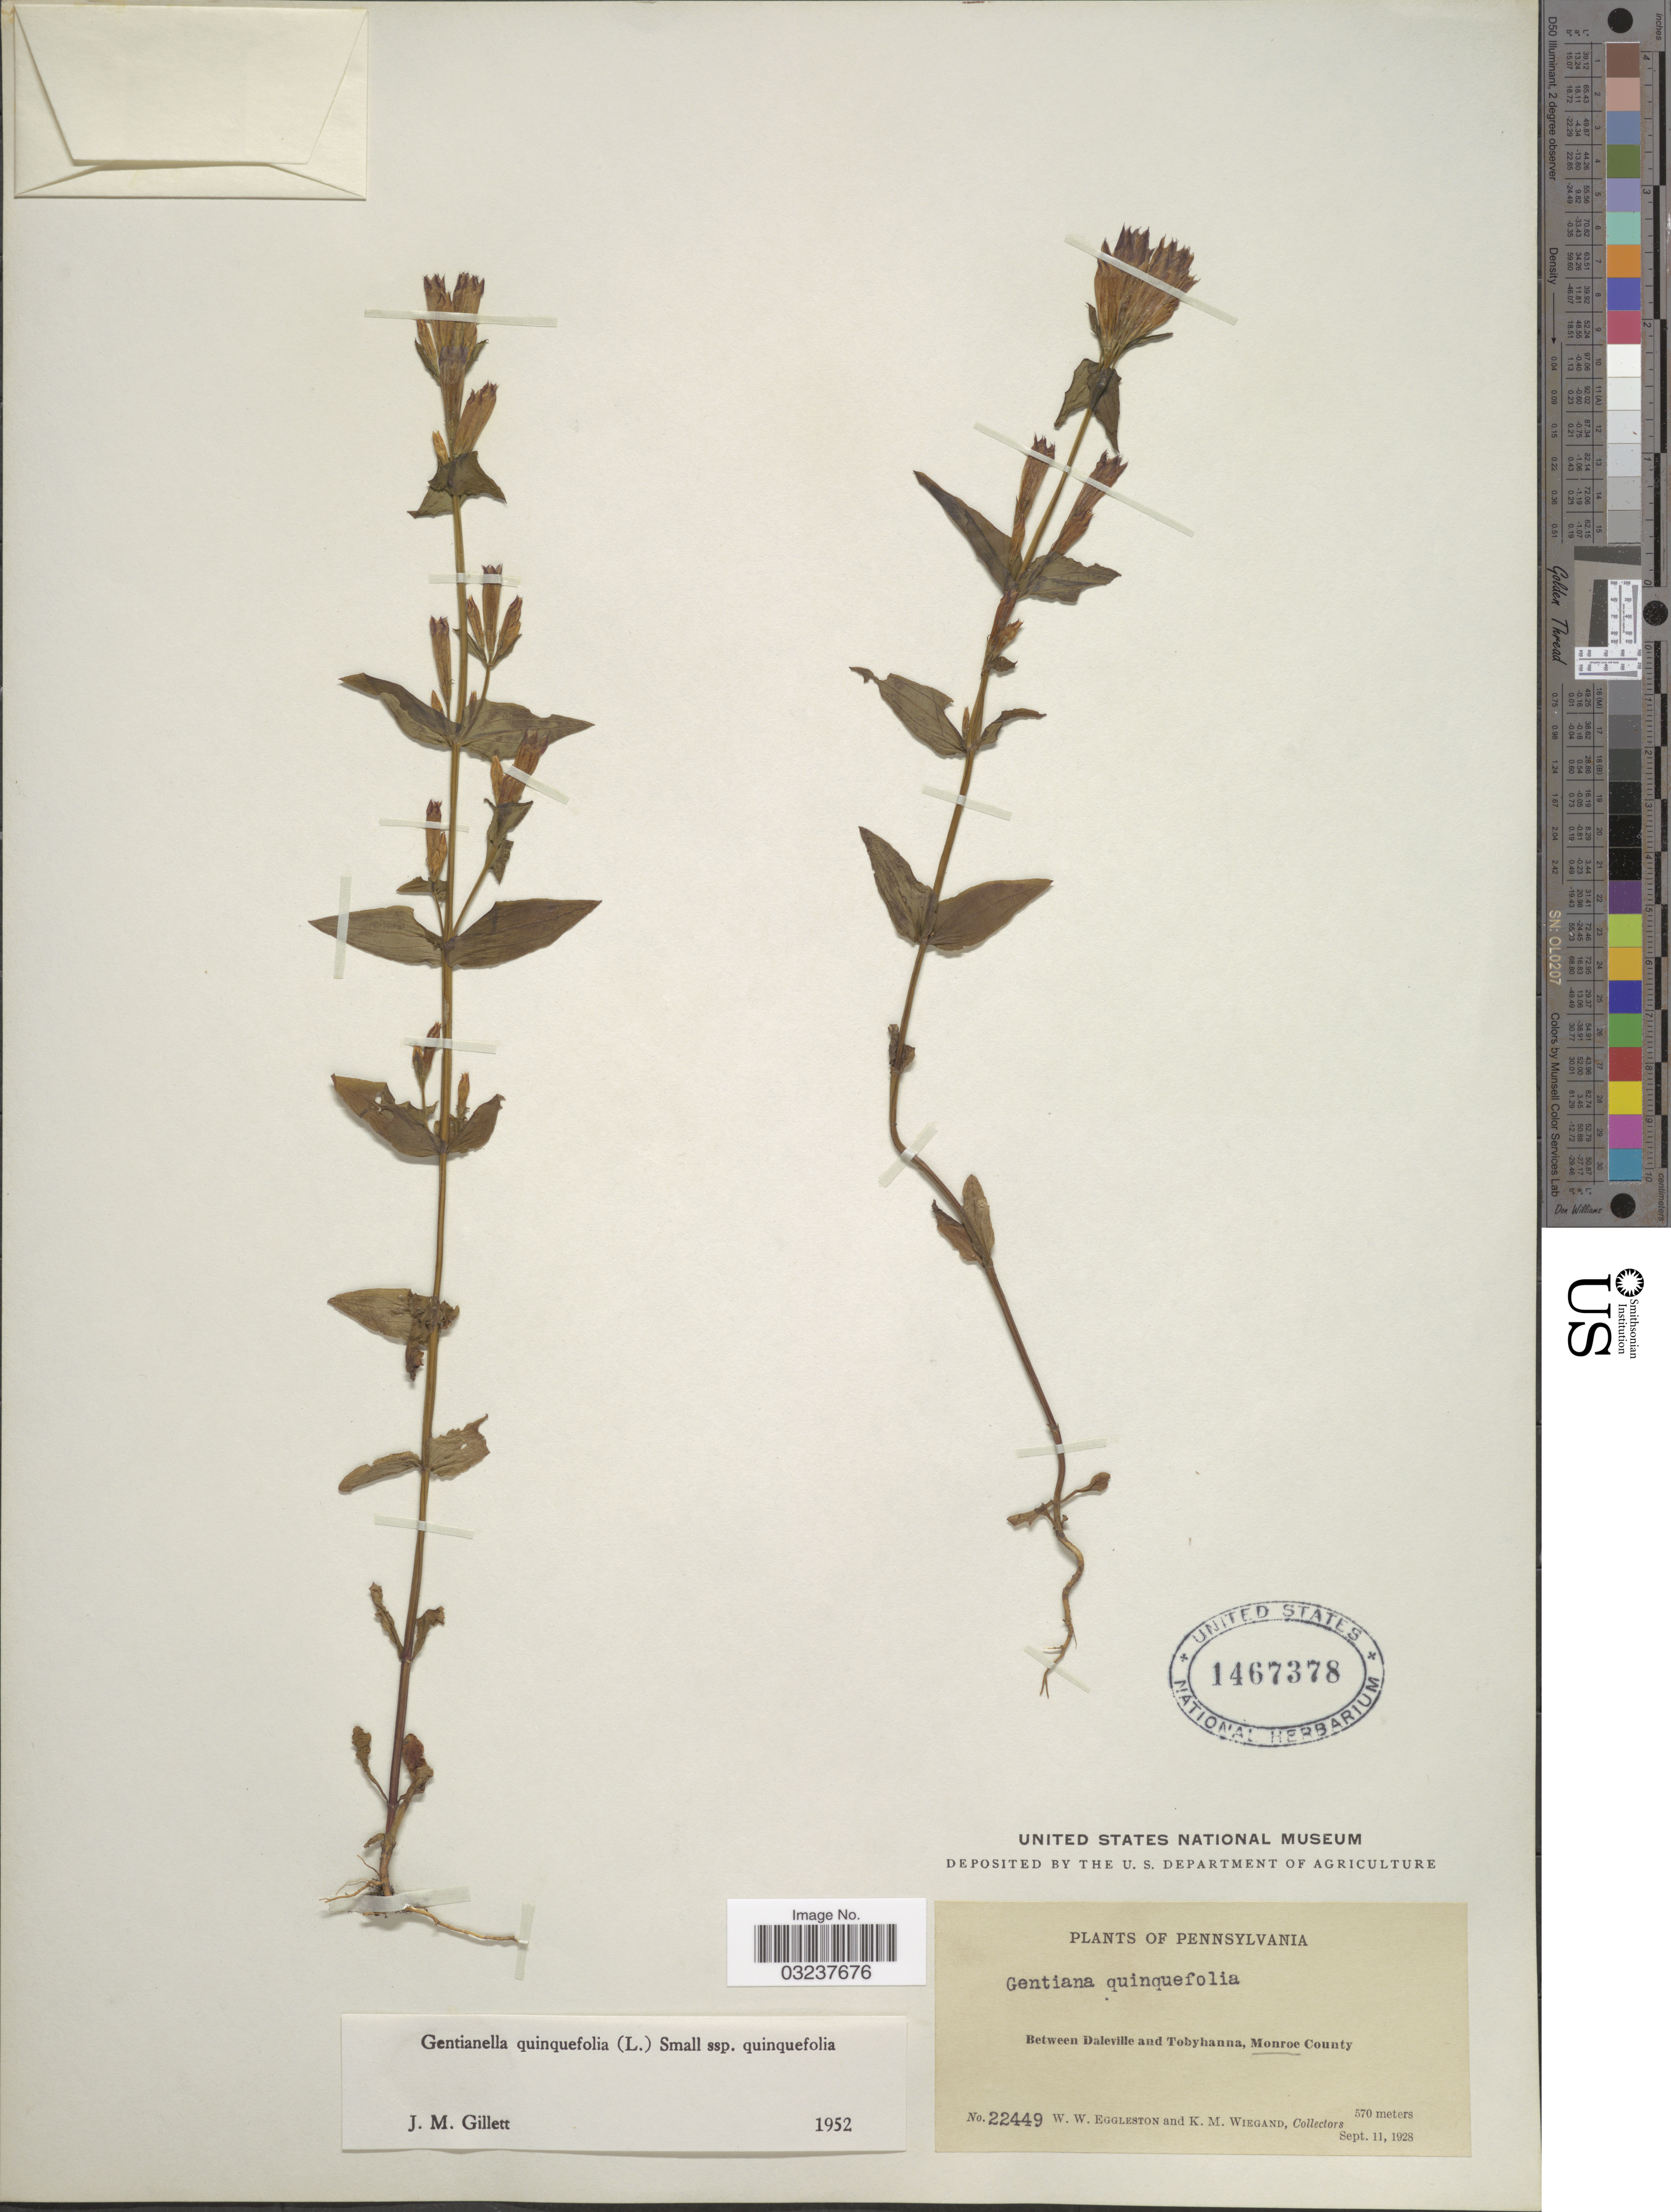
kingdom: Plantae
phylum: Tracheophyta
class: Magnoliopsida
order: Gentianales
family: Gentianaceae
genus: Gentianella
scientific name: Gentianella quinquefolia subsp. quinquefolia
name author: (L.) Small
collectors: W. W. Eggleston & K. M. Wiegand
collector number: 22449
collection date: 1928-09-11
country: United States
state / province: Pennsylvania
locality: Between Daleville and Tobyhanna, Monroe County.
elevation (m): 570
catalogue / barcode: US 1467378